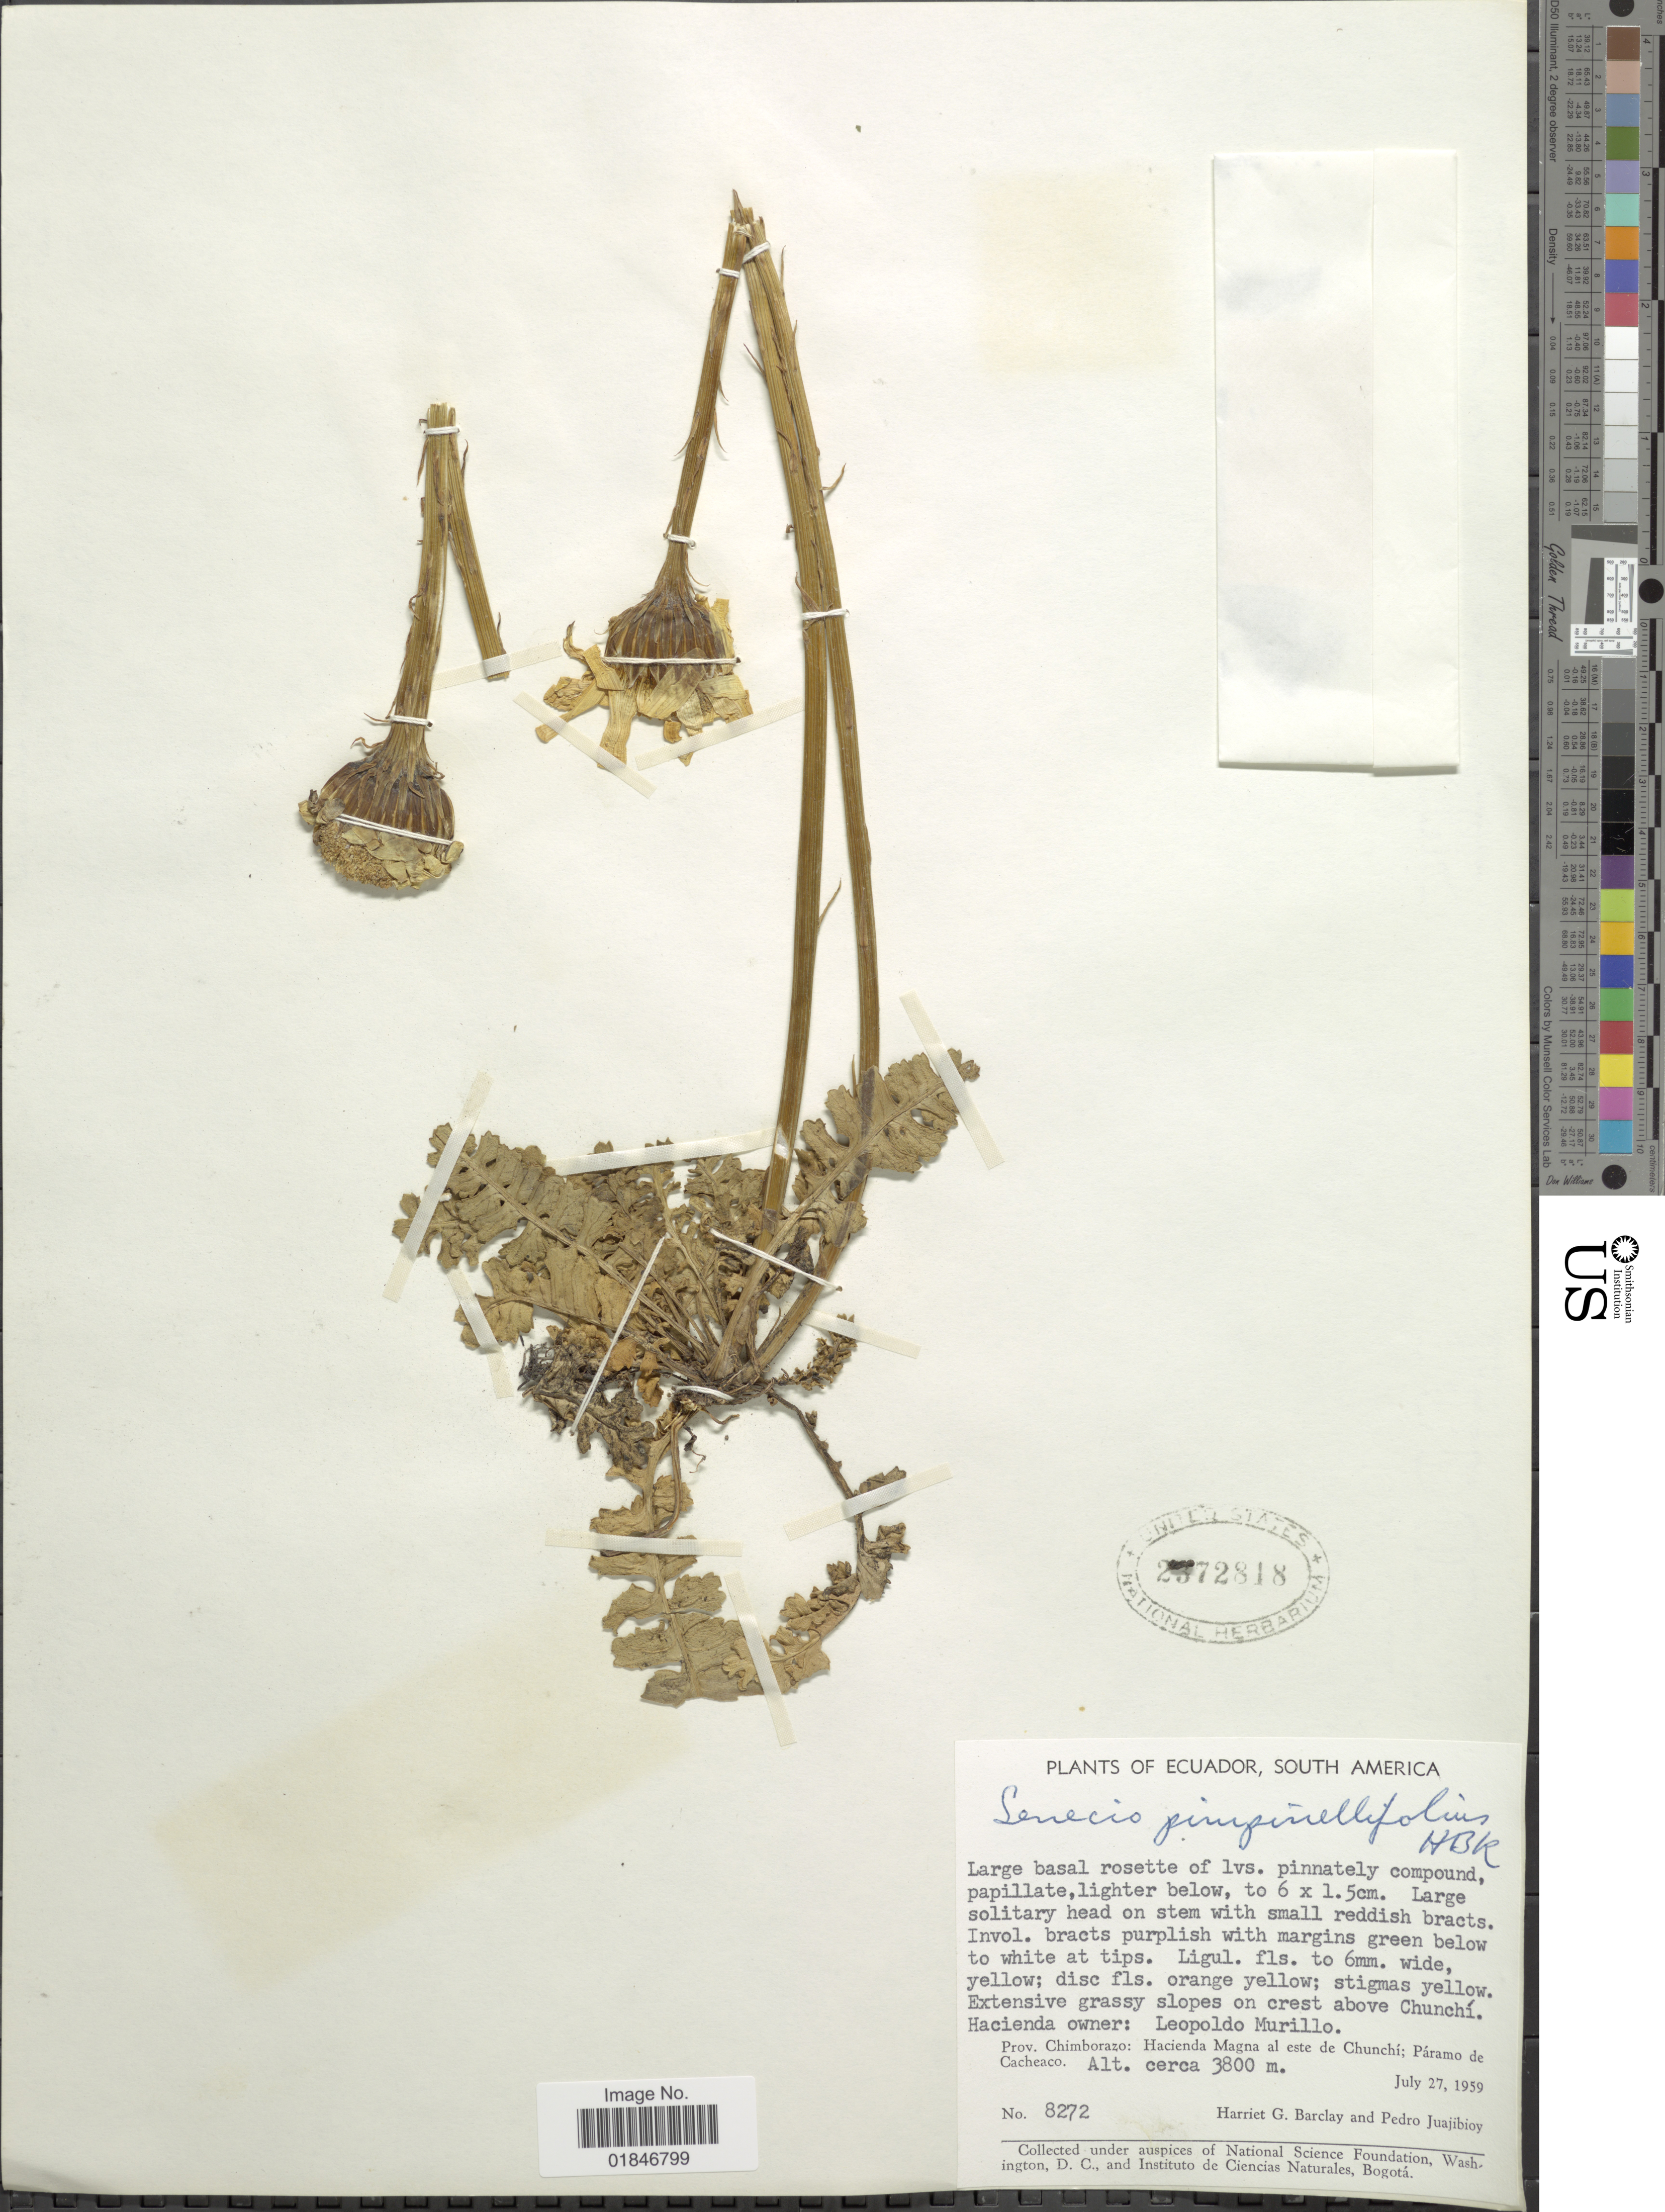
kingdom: Plantae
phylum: Tracheophyta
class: Magnoliopsida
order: Asterales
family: Asteraceae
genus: Dorobaea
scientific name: Dorobaea pimpinellifolia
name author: (Kunth) B. Nord.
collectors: H. G. Barclay & P. Juajibioy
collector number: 8272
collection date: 1959-07-27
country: Ecuador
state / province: Chimborazo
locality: On crest above Chunchi, Hacienda owner: Leopold Murillo. Prov. Chimborazo: Hacienda Magna al este de Chunchi; Paramo de Cacheaco.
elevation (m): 3800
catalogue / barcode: US 2372818